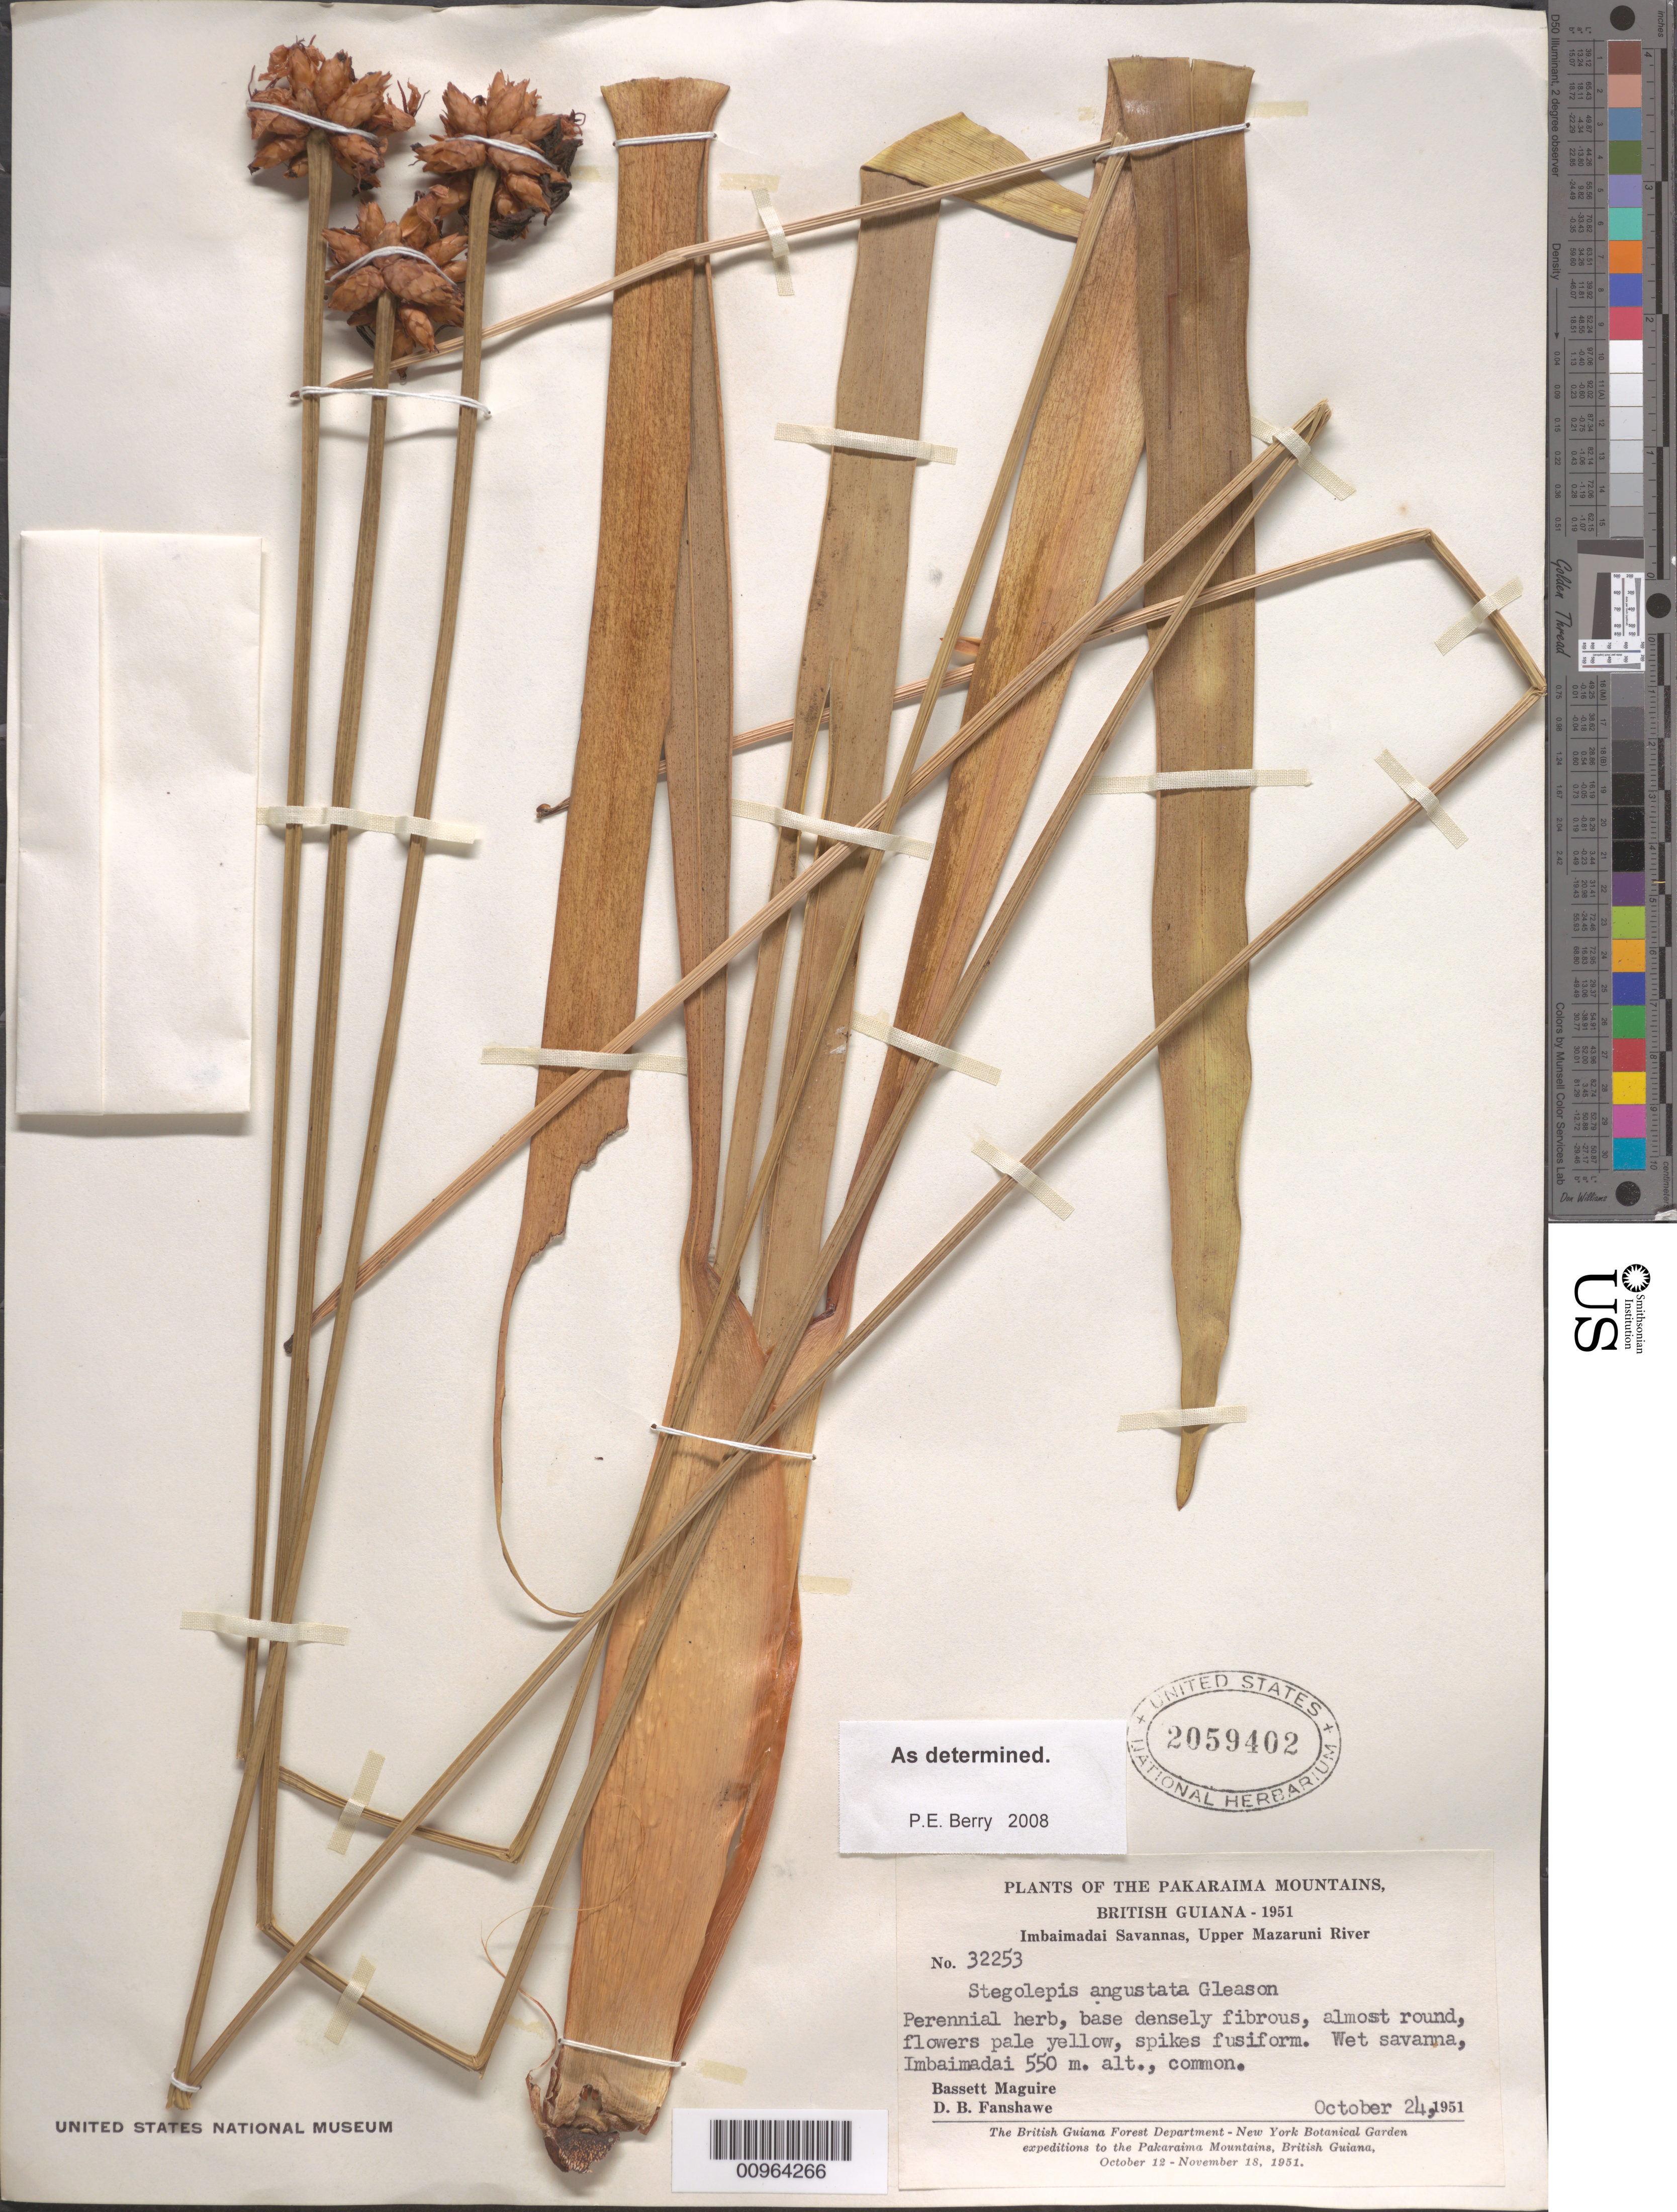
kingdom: Plantae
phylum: Tracheophyta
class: Liliopsida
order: Poales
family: Rapateaceae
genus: Stegolepis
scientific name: Stegolepis angustata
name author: Gleason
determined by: Berry, P. E., (WIS), University of Wisconsin - Madison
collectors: B. Maguire & D. B. Fanshawe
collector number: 32253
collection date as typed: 24-Oct-51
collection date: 1951-10-24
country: Guyana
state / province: Cuyuni-Mazaruni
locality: Imbaimadai Savannas, Pakaraima Mts., Upper Mazaruni River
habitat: Wet savanna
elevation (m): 550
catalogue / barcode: US 2059402